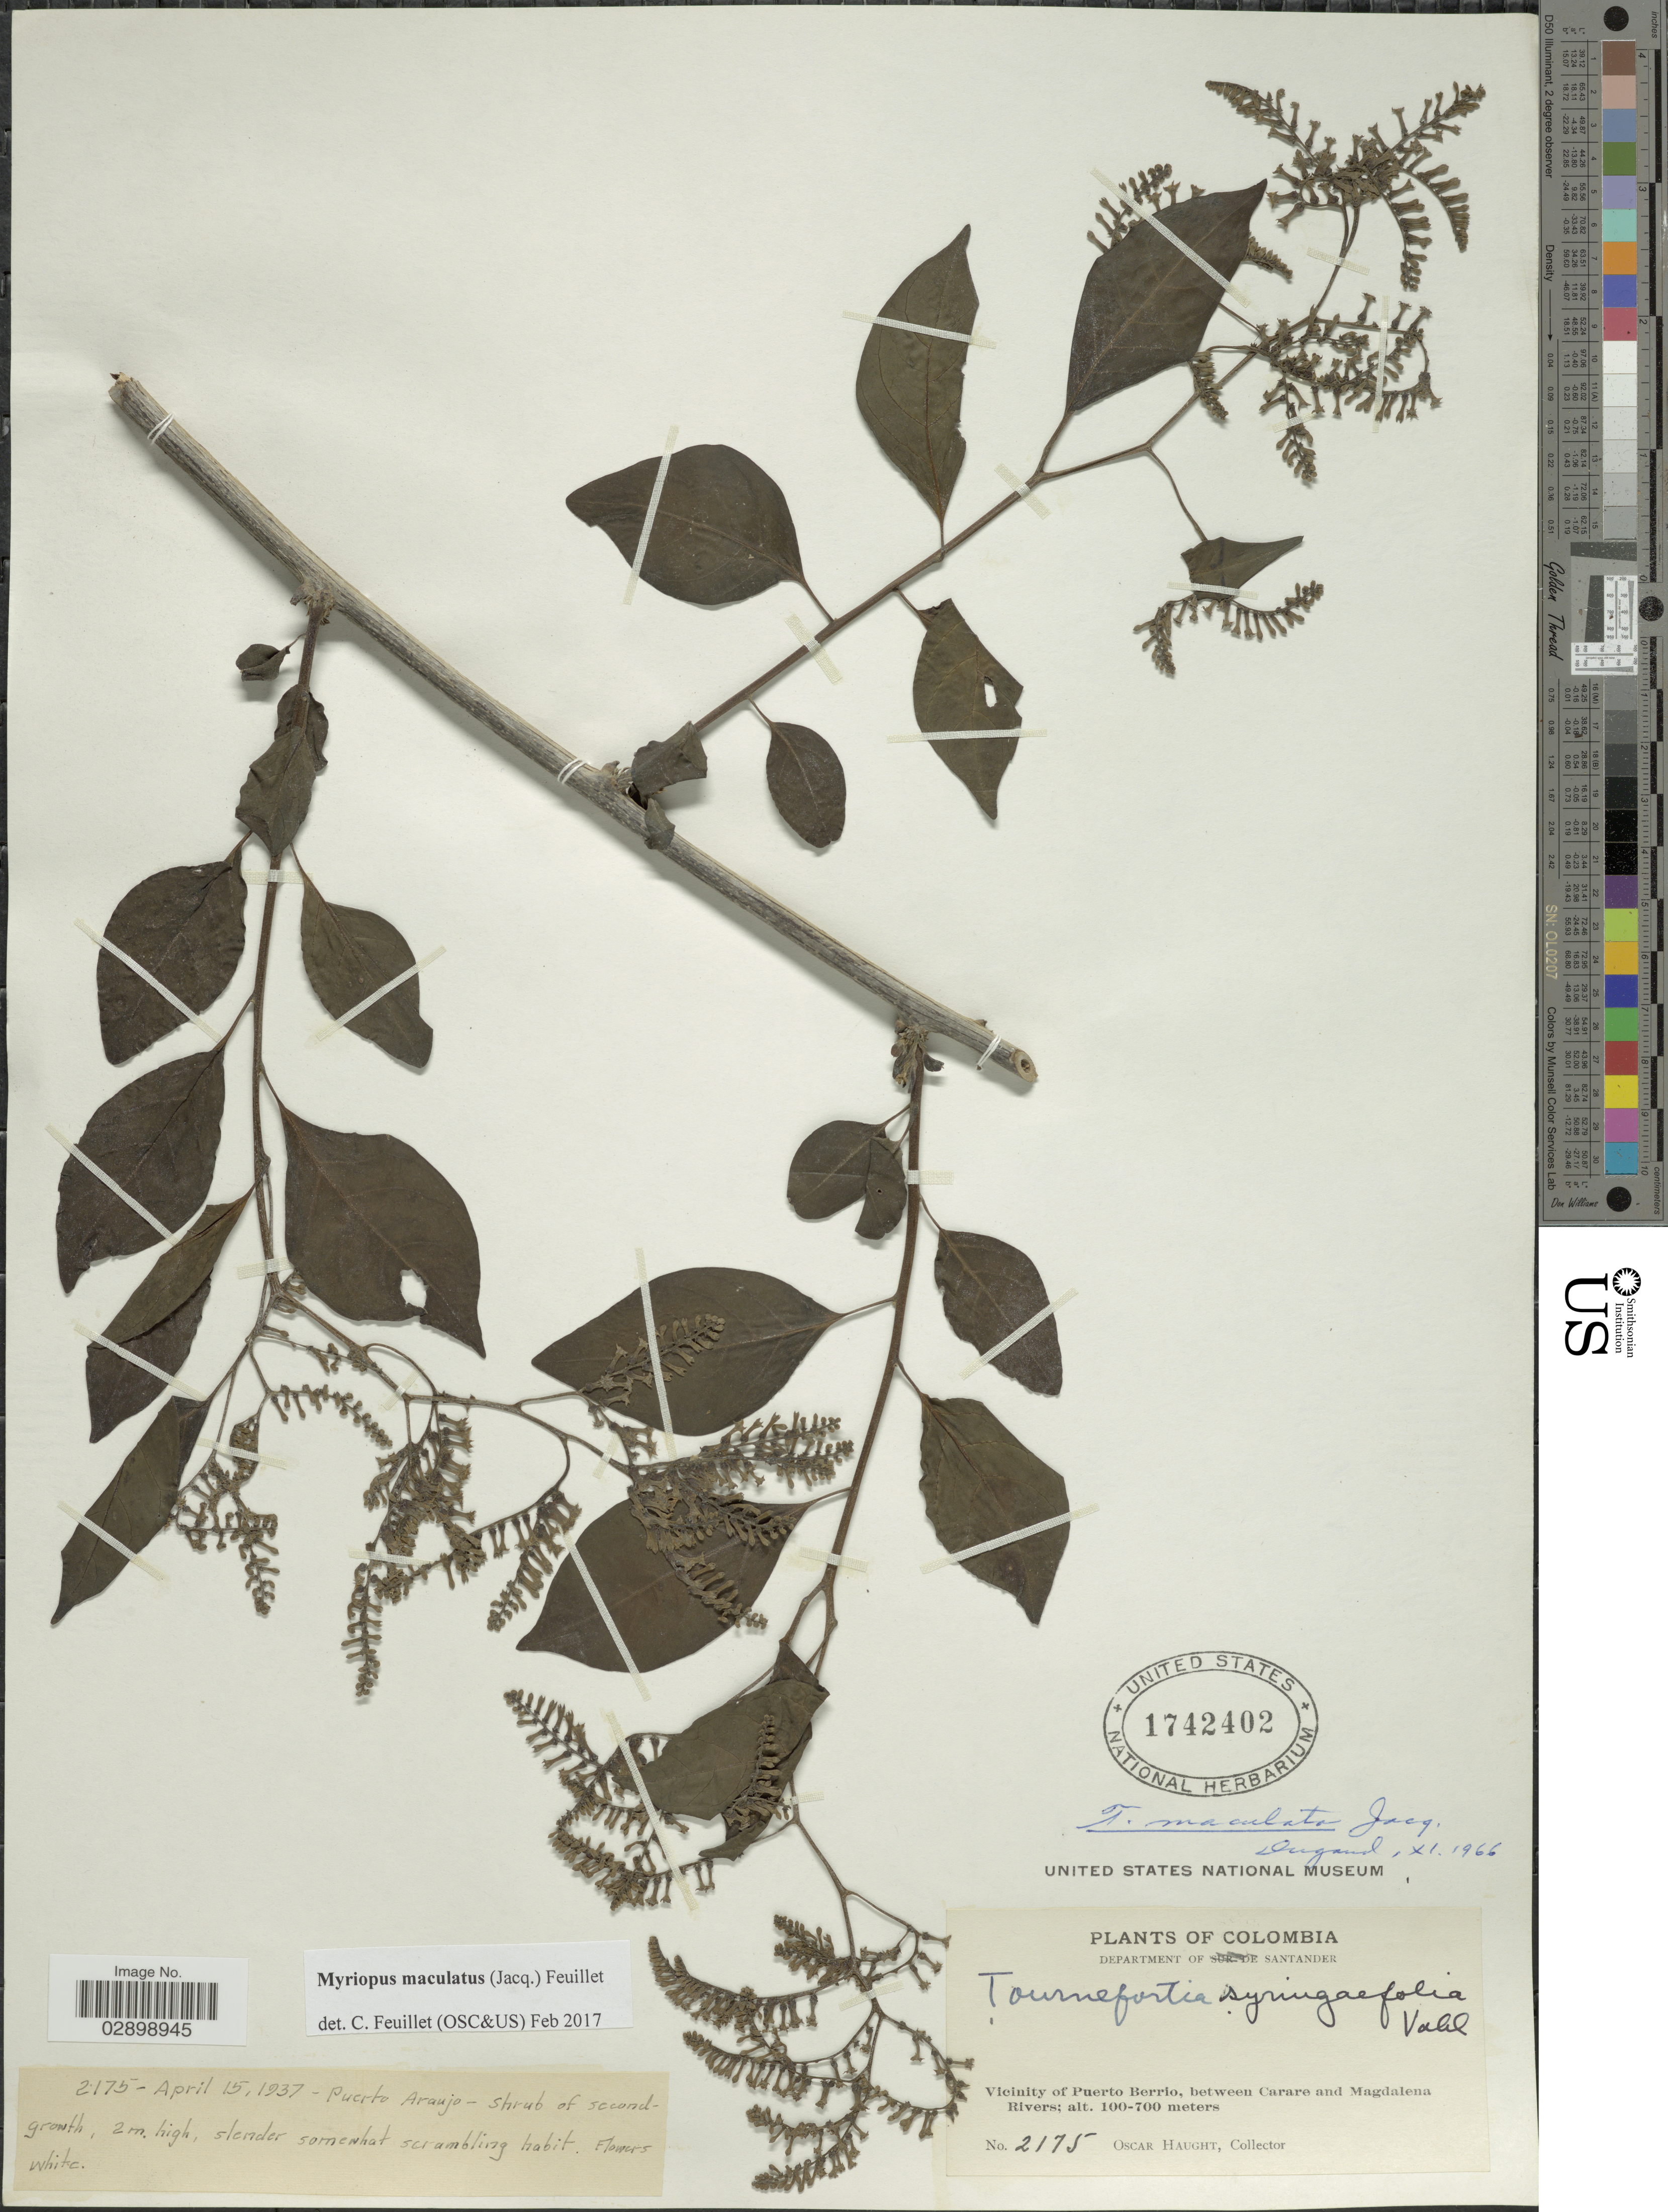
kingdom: Plantae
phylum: Tracheophyta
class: Magnoliopsida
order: Boraginales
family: Heliotropiaceae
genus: Myriopus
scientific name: Myriopus maculatus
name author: (Jacq.) Feuillet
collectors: O. L. Haught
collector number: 2175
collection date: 1937-04-15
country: Colombia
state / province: Santander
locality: Department of Santander. Vicinity of Puerto Berrio, between Carare and Magdalena Rivers. Puerto Araujo.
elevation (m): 100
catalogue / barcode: US 1742402